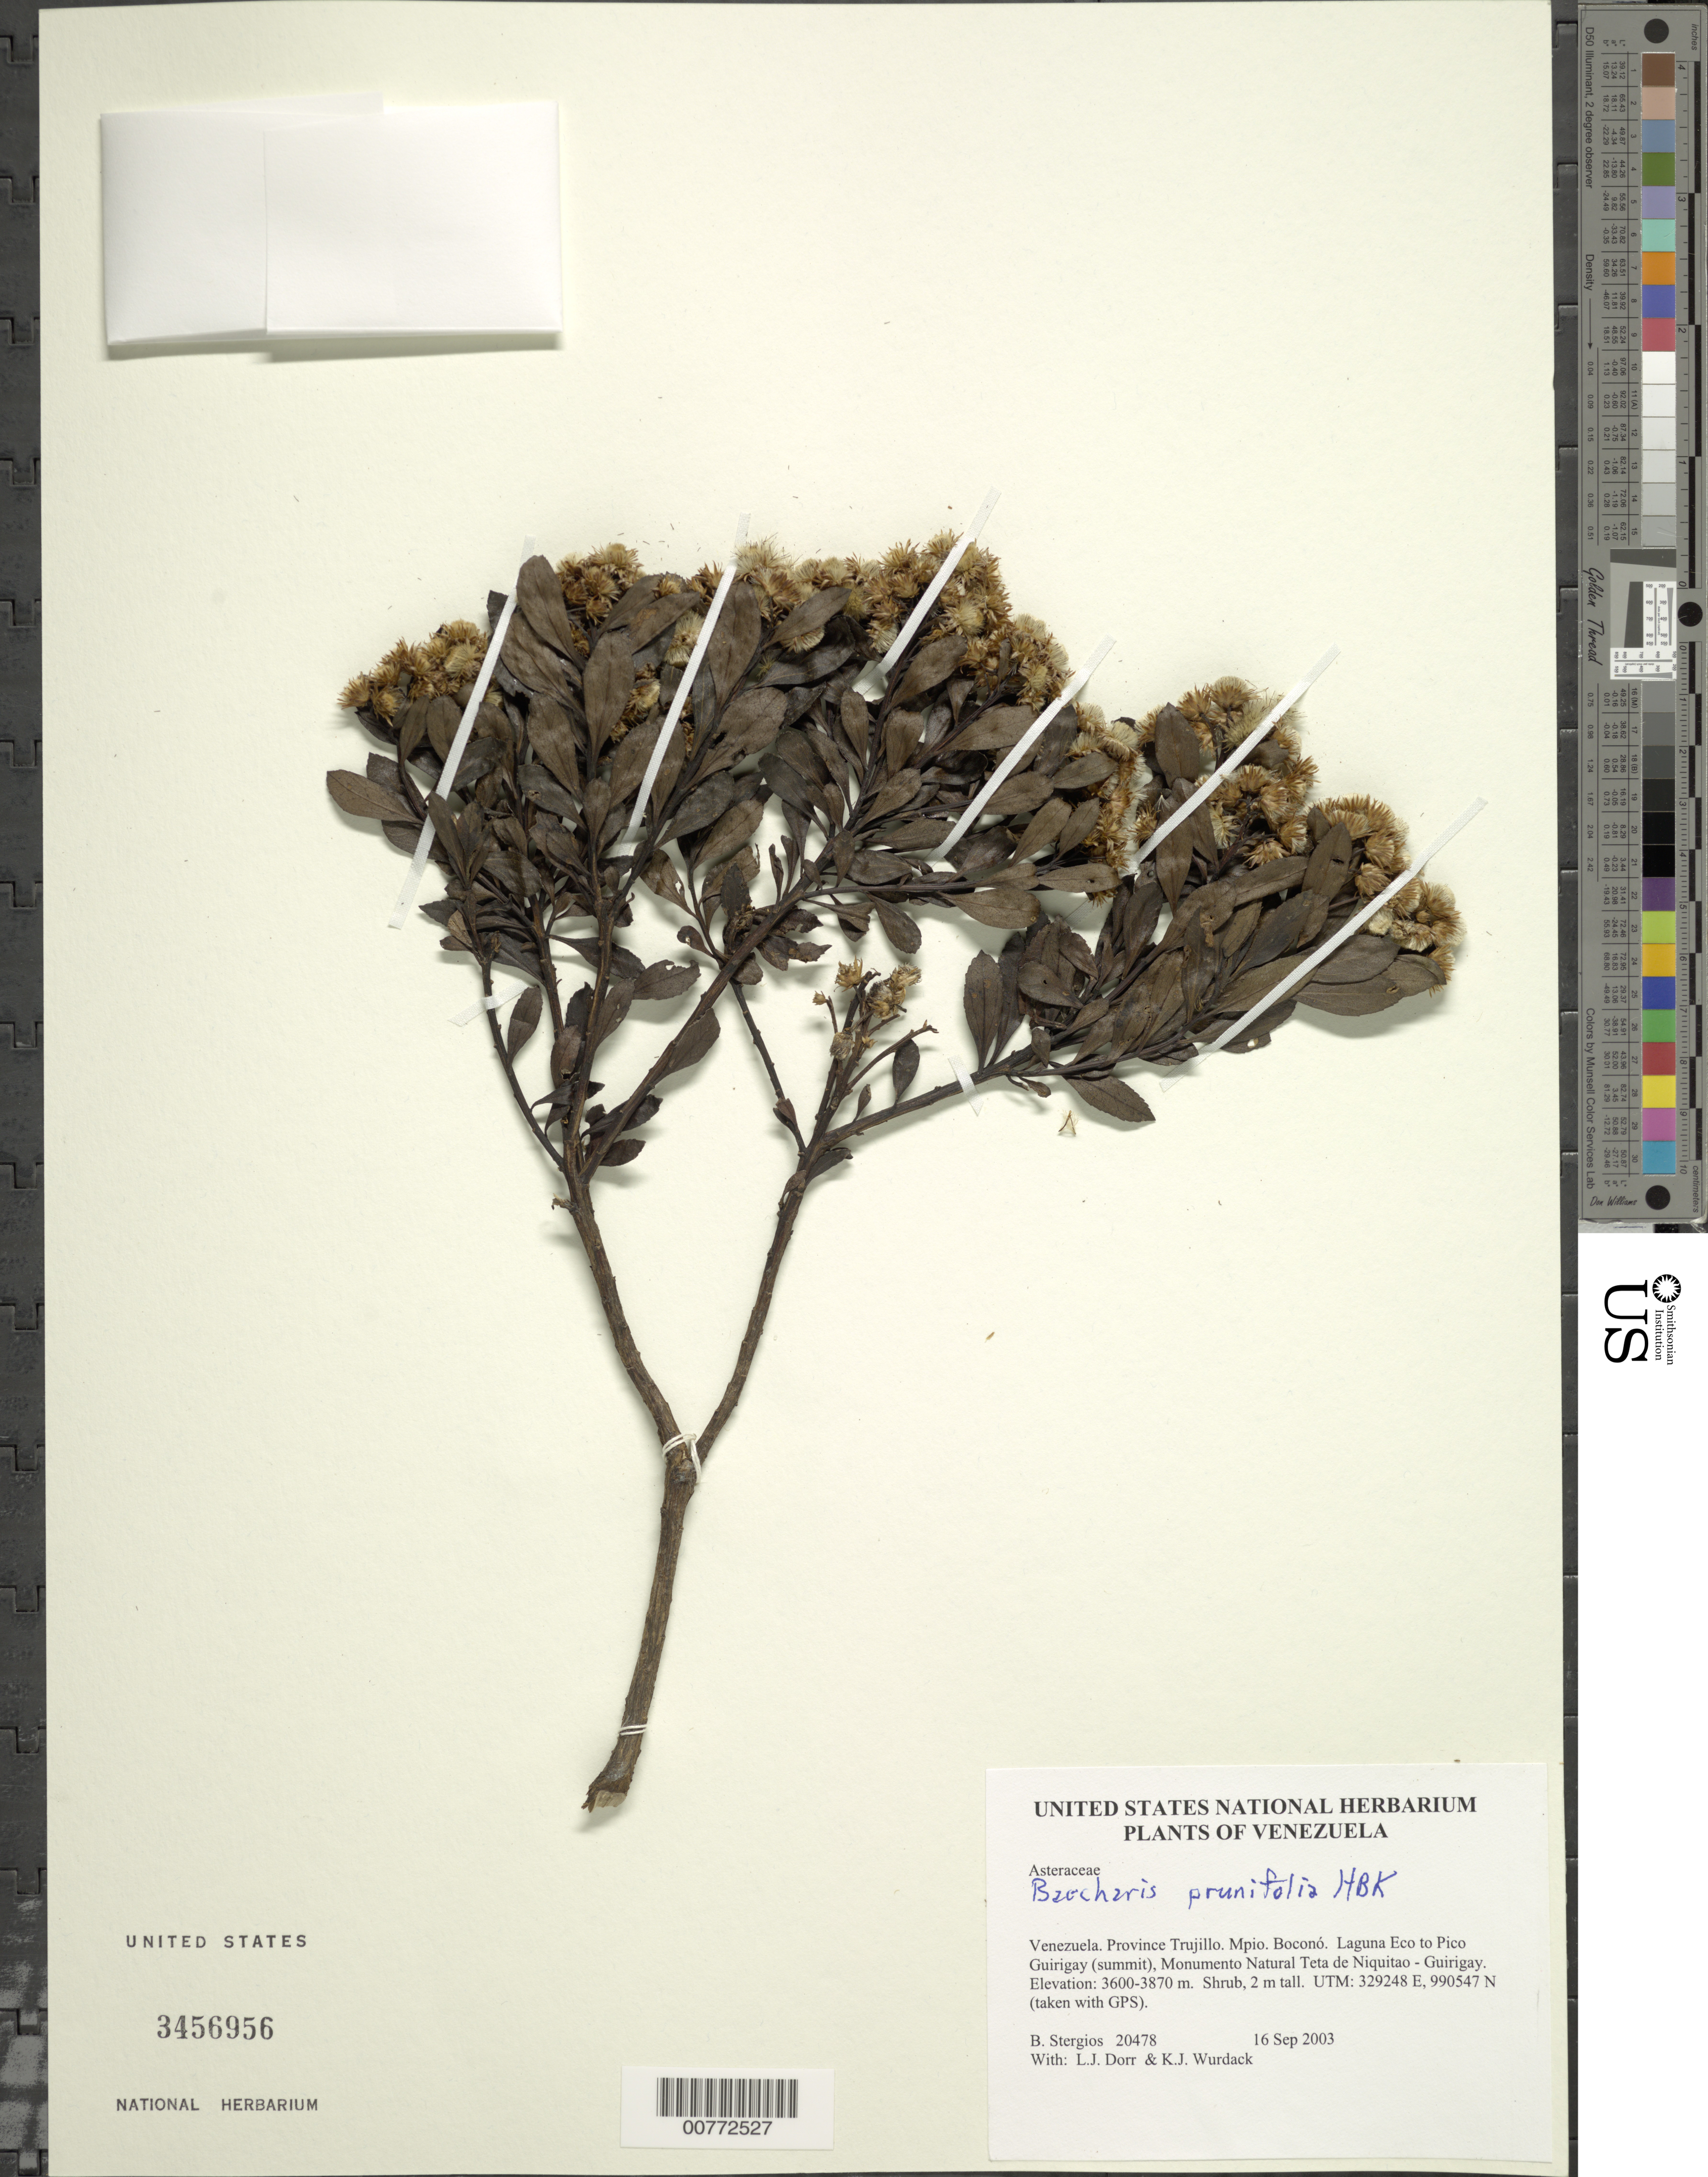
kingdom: Plantae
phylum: Tracheophyta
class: Magnoliopsida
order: Asterales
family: Asteraceae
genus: Baccharis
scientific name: Baccharis prunifolia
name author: Kunth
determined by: Robinson, Harold E., (US)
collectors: B. G. Stergios, L. J. Dorr & K. Wurdack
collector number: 20478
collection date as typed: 16 Sep 2003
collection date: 2003-09-16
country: Venezuela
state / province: Trujillo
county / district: Boconó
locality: Laguna Eco to Pico Guirigay (summit), Monumento Natural Teta de Niquitao - Guirigay.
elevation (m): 3600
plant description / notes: PORT, US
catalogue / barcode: US 3456956